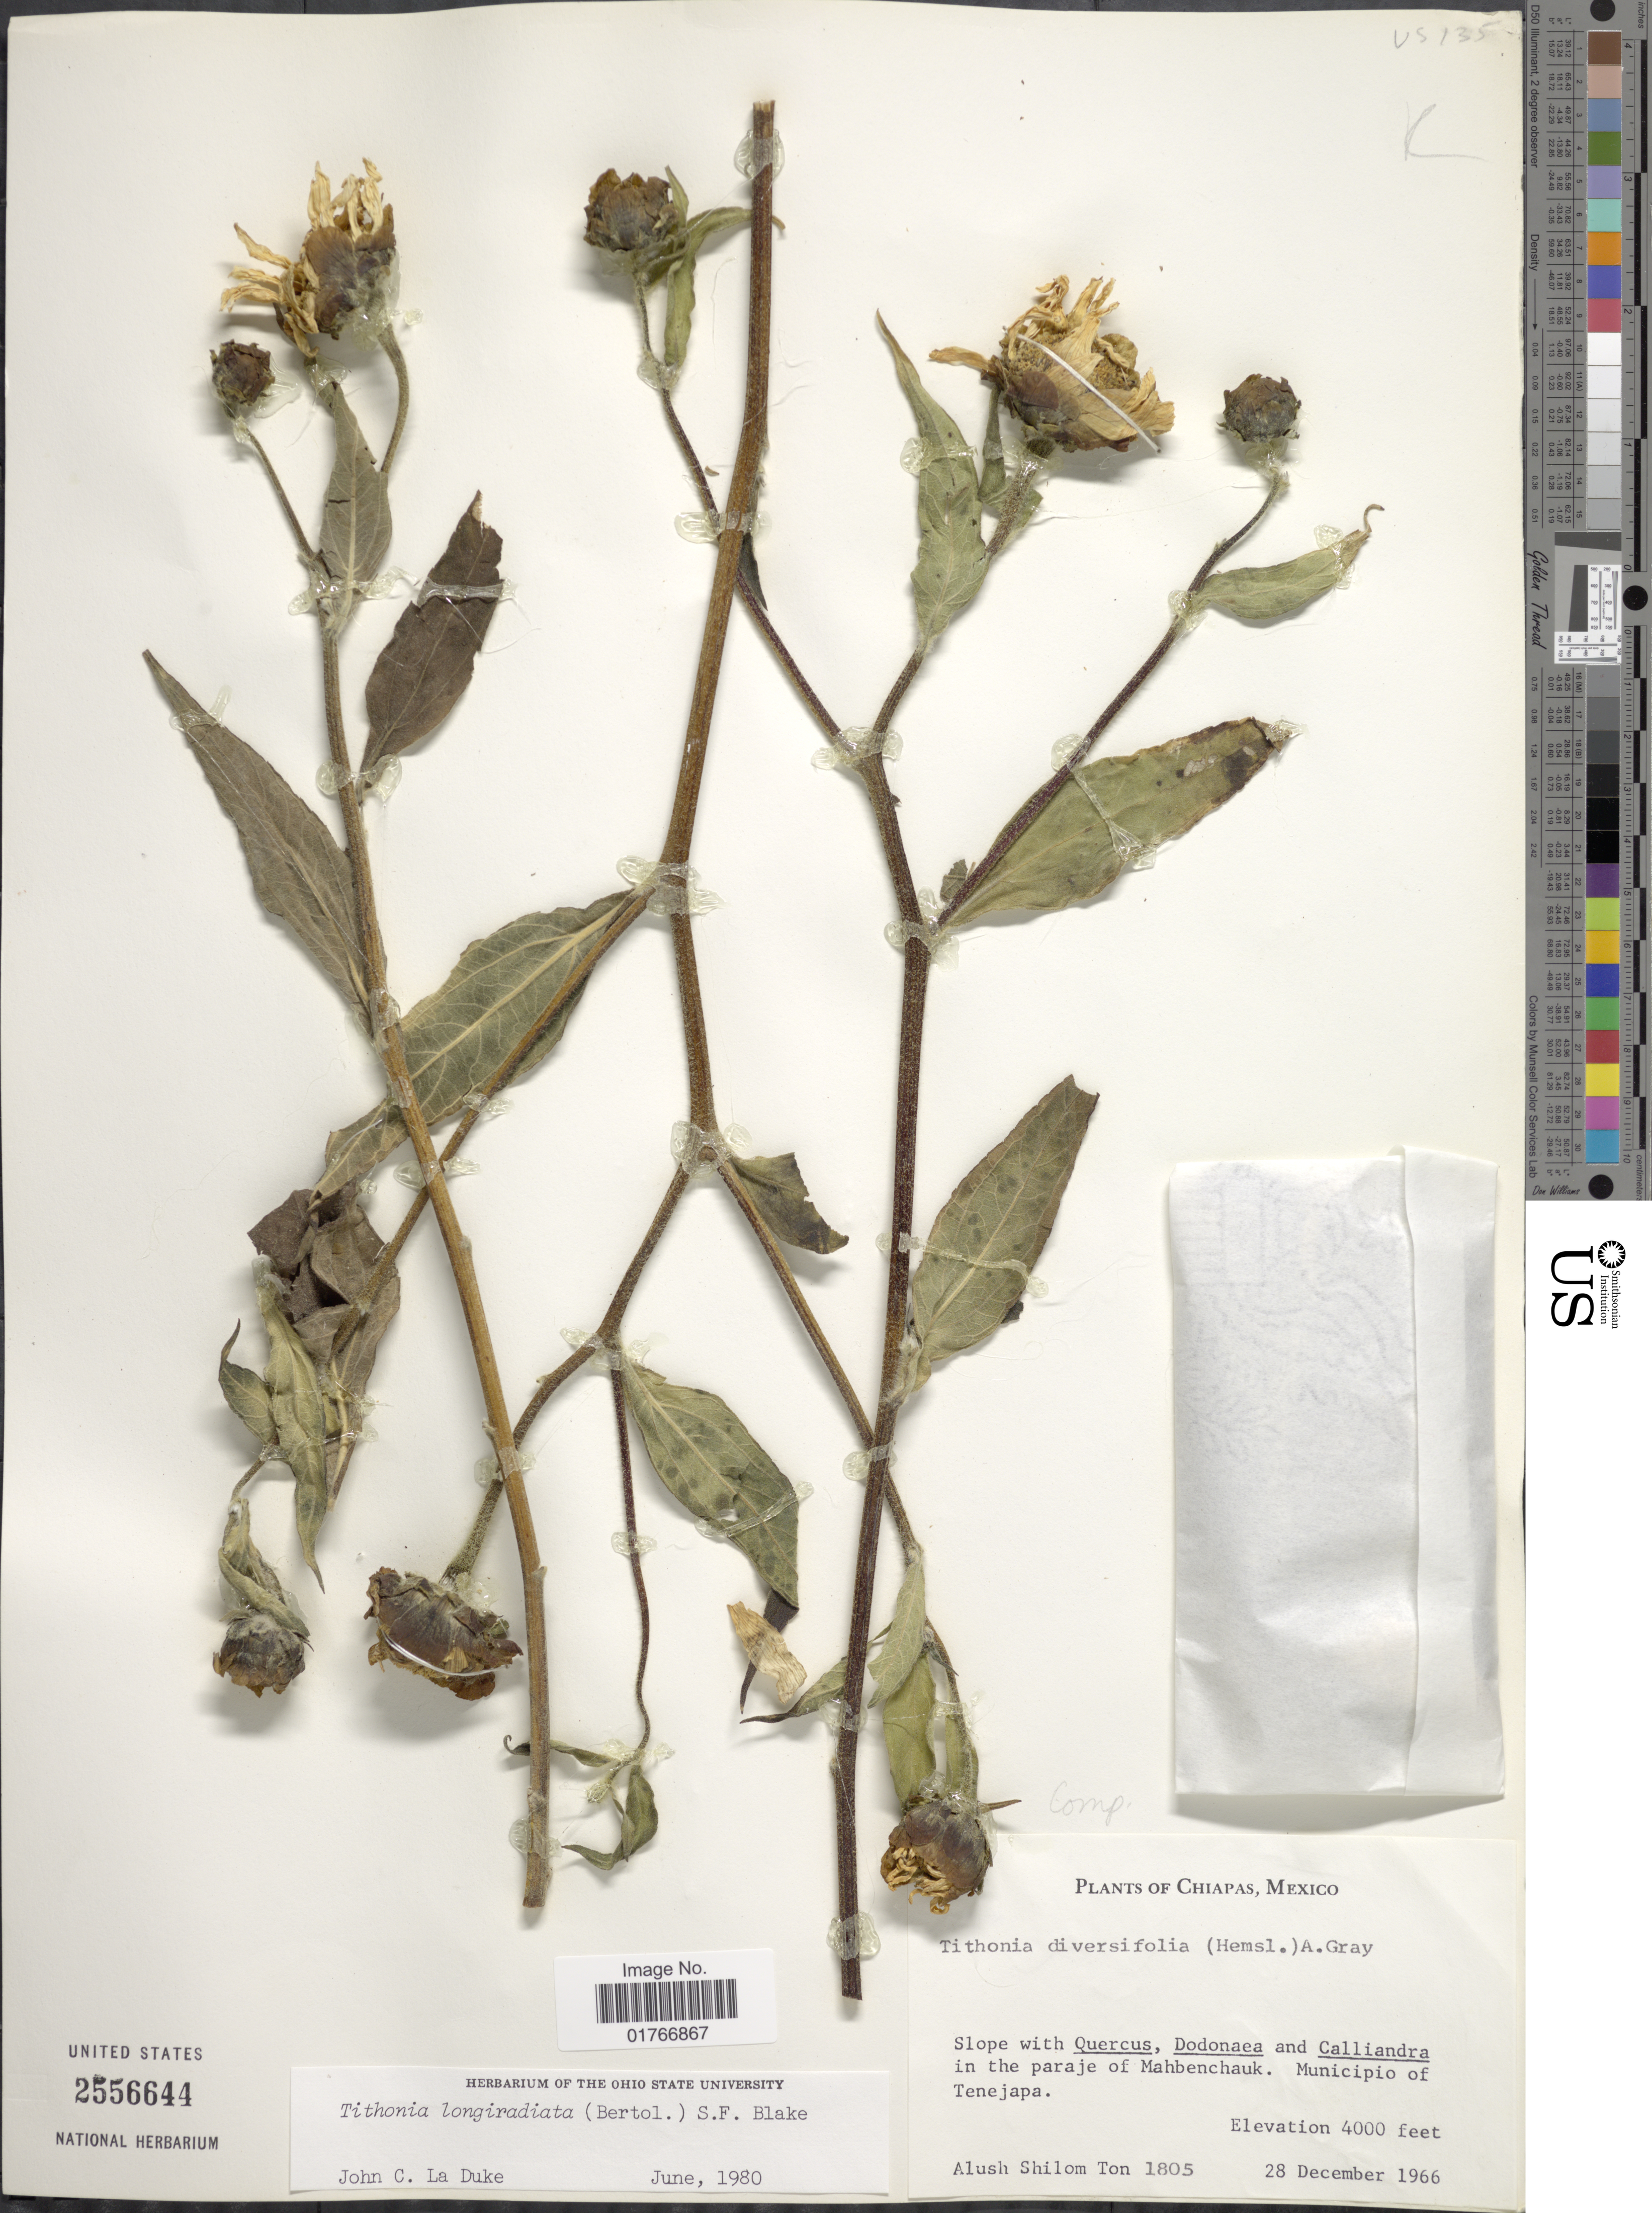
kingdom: Plantae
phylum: Tracheophyta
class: Magnoliopsida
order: Asterales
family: Asteraceae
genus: Tithonia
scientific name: Tithonia longiradiata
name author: (Bertol.) S.F. Blake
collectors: A. M. Ton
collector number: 1805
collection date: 1966-12-28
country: Mexico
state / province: Chiapas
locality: In the paraje of Mahbenchauk, Municipio of Tenejapa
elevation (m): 1219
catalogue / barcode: US 2556644